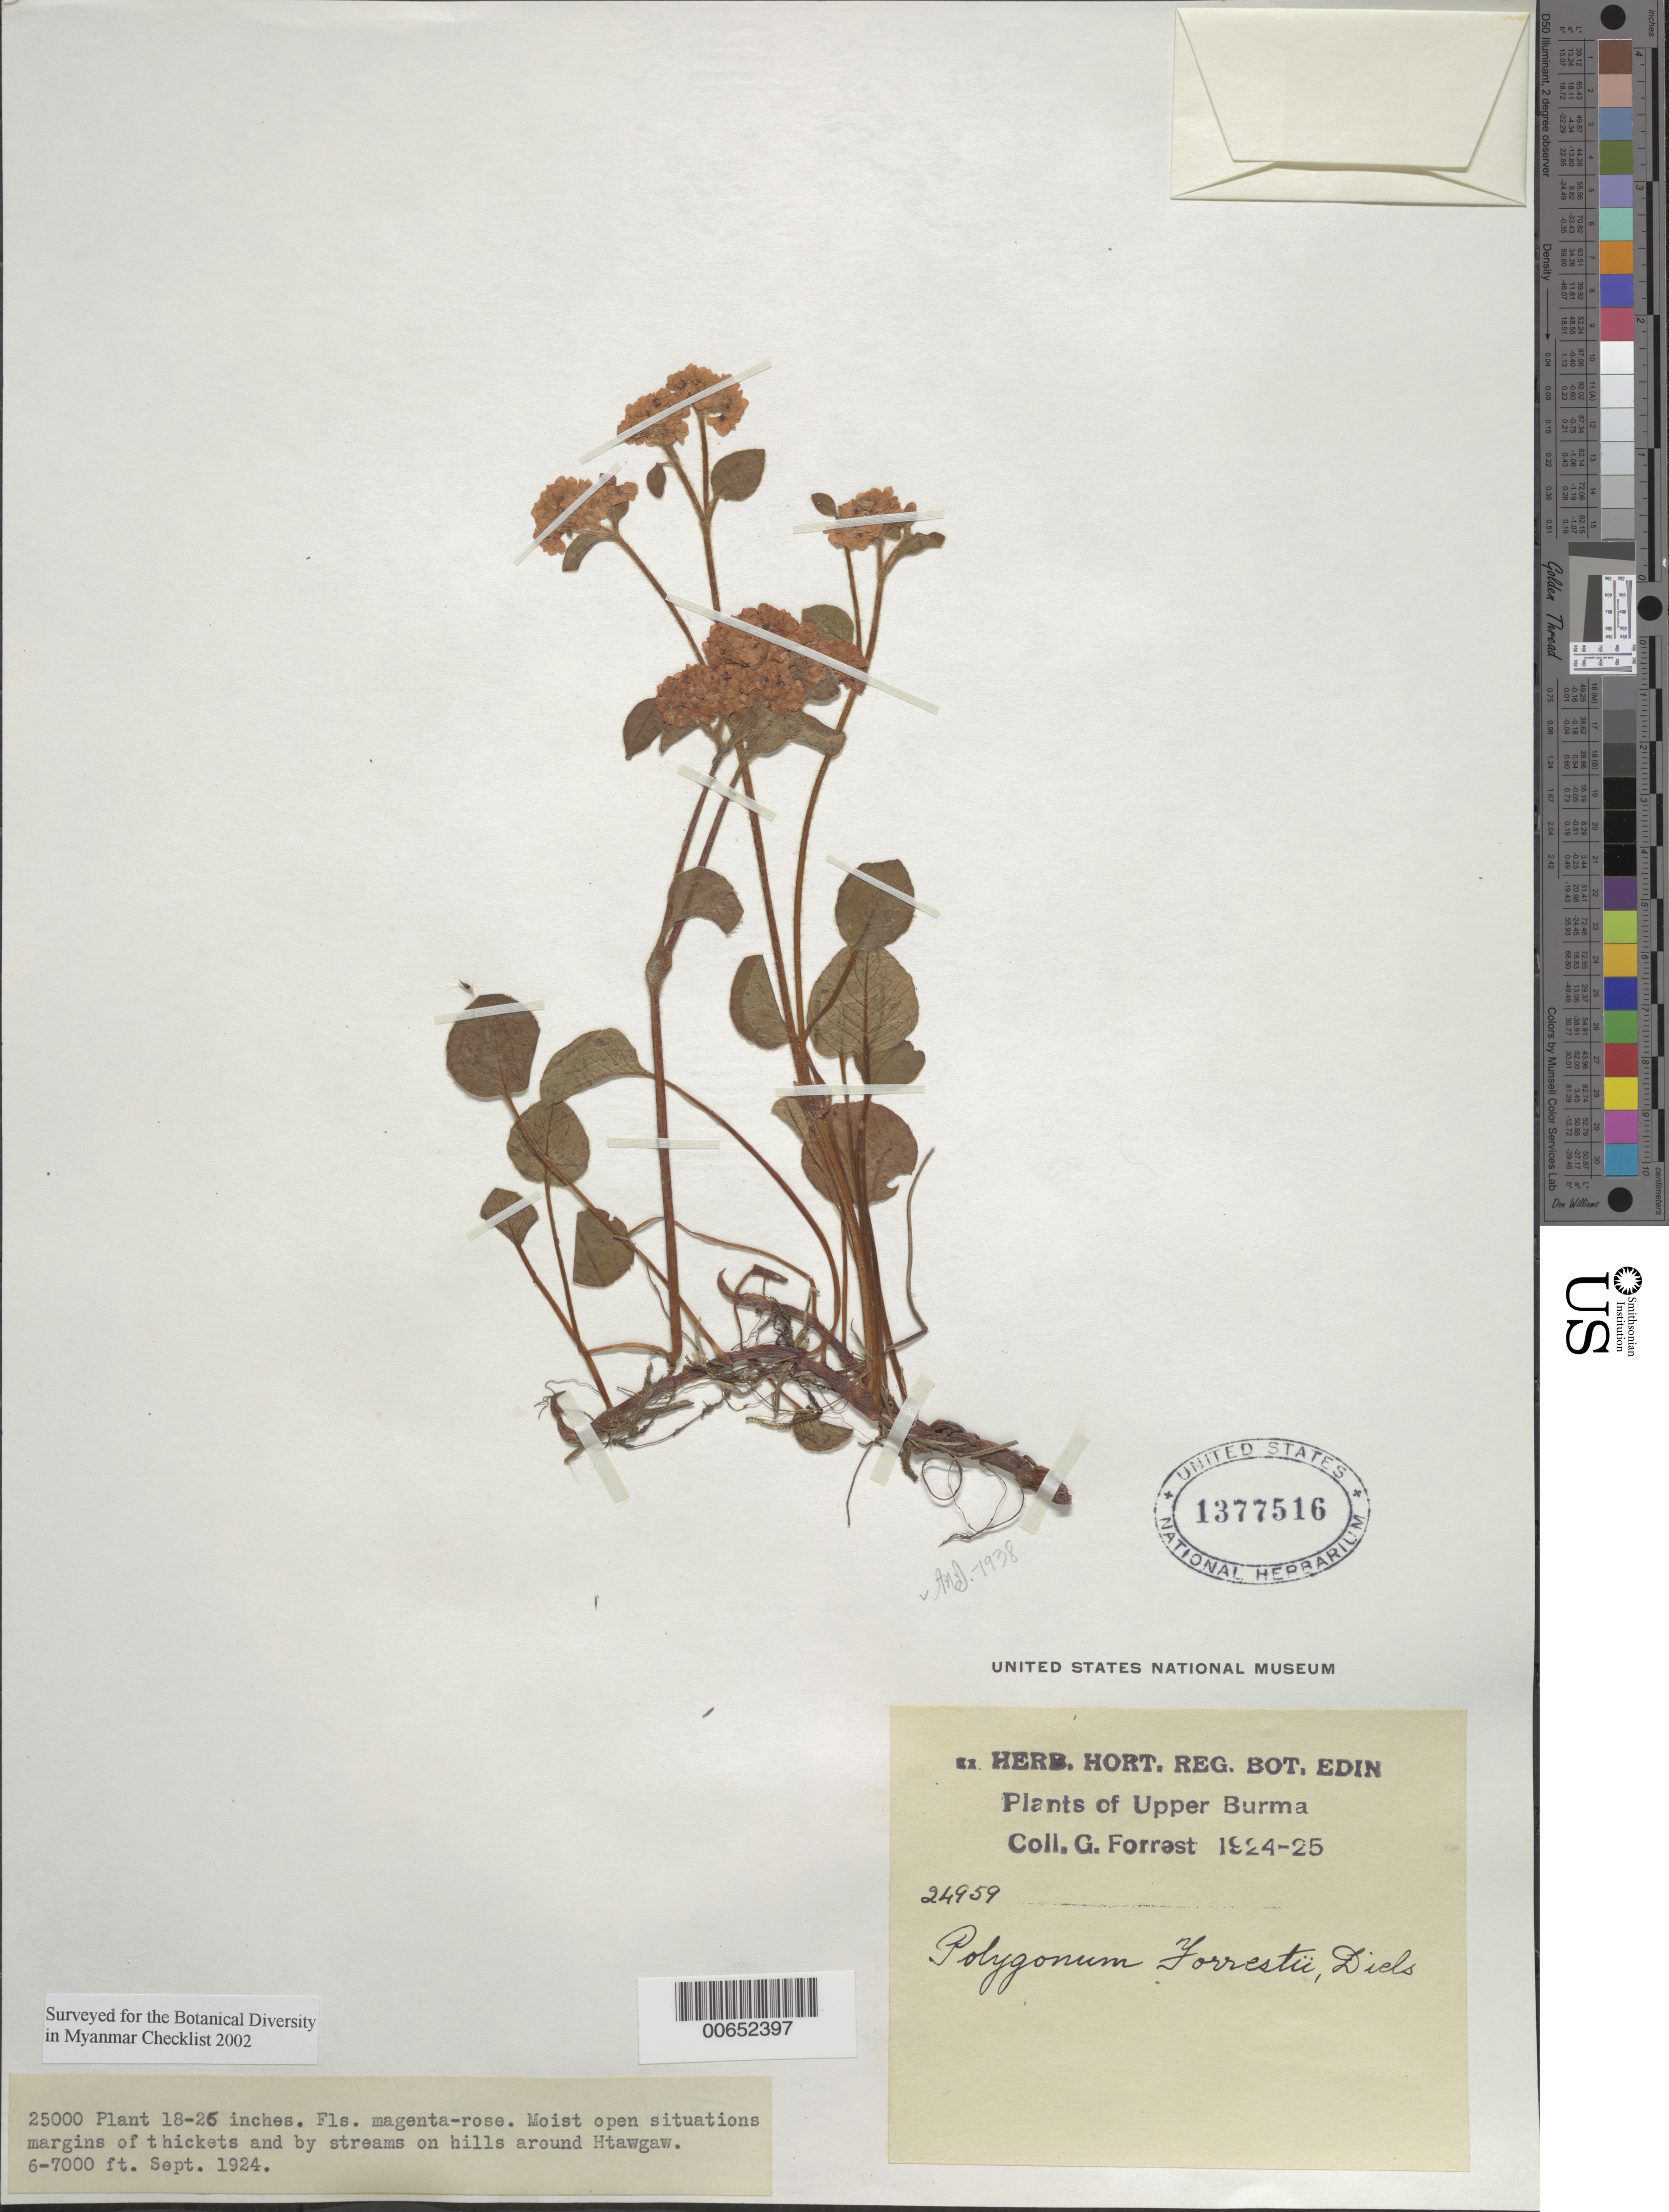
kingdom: Plantae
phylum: Tracheophyta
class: Magnoliopsida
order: Caryophyllales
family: Polygonaceae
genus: Koenigia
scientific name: Koenigia forrestii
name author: (Diels) T.M. Schust. & Měsíček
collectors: G. Forrest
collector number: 24959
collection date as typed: Sep 1924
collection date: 1924-09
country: Myanmar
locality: Upper Burma, Htawgaw.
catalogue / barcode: US 1377513